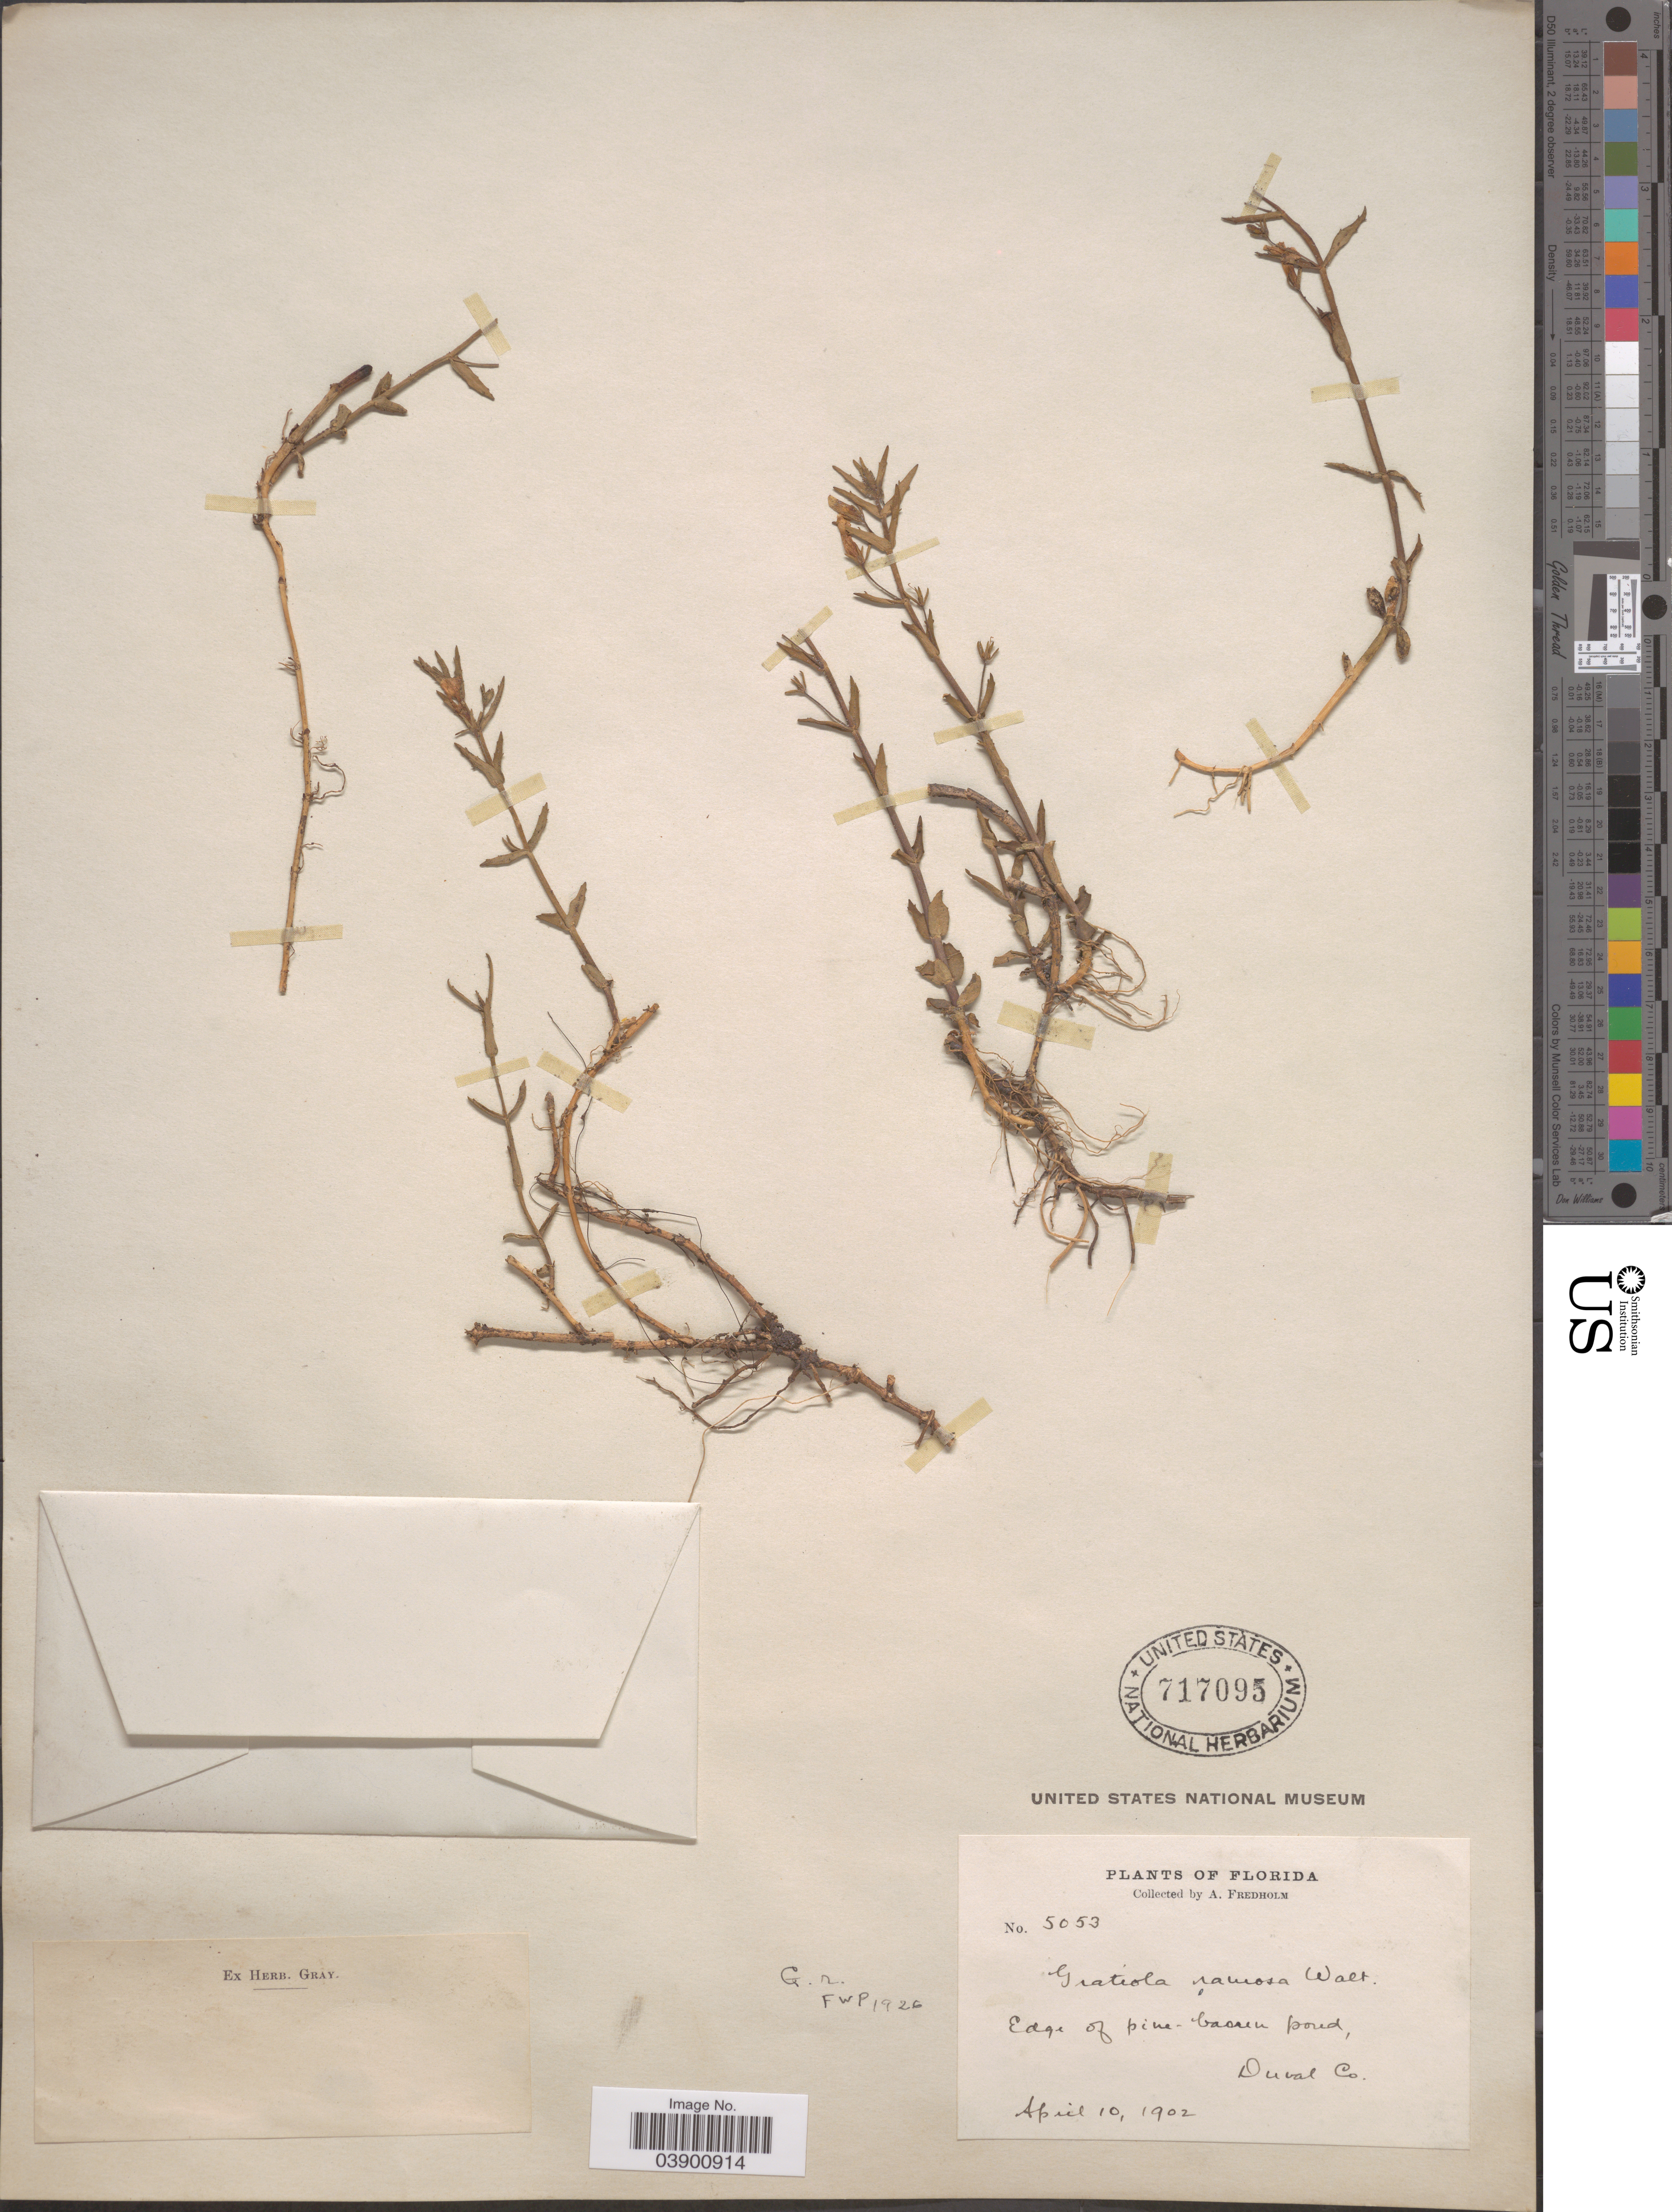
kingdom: Plantae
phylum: Tracheophyta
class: Magnoliopsida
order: Lamiales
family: Plantaginaceae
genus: Gratiola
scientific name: Gratiola ramosa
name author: Walter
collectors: A. Fredholm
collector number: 5053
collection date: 1902-04-10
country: United States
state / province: Florida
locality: Duval Co.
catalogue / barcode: US 717095